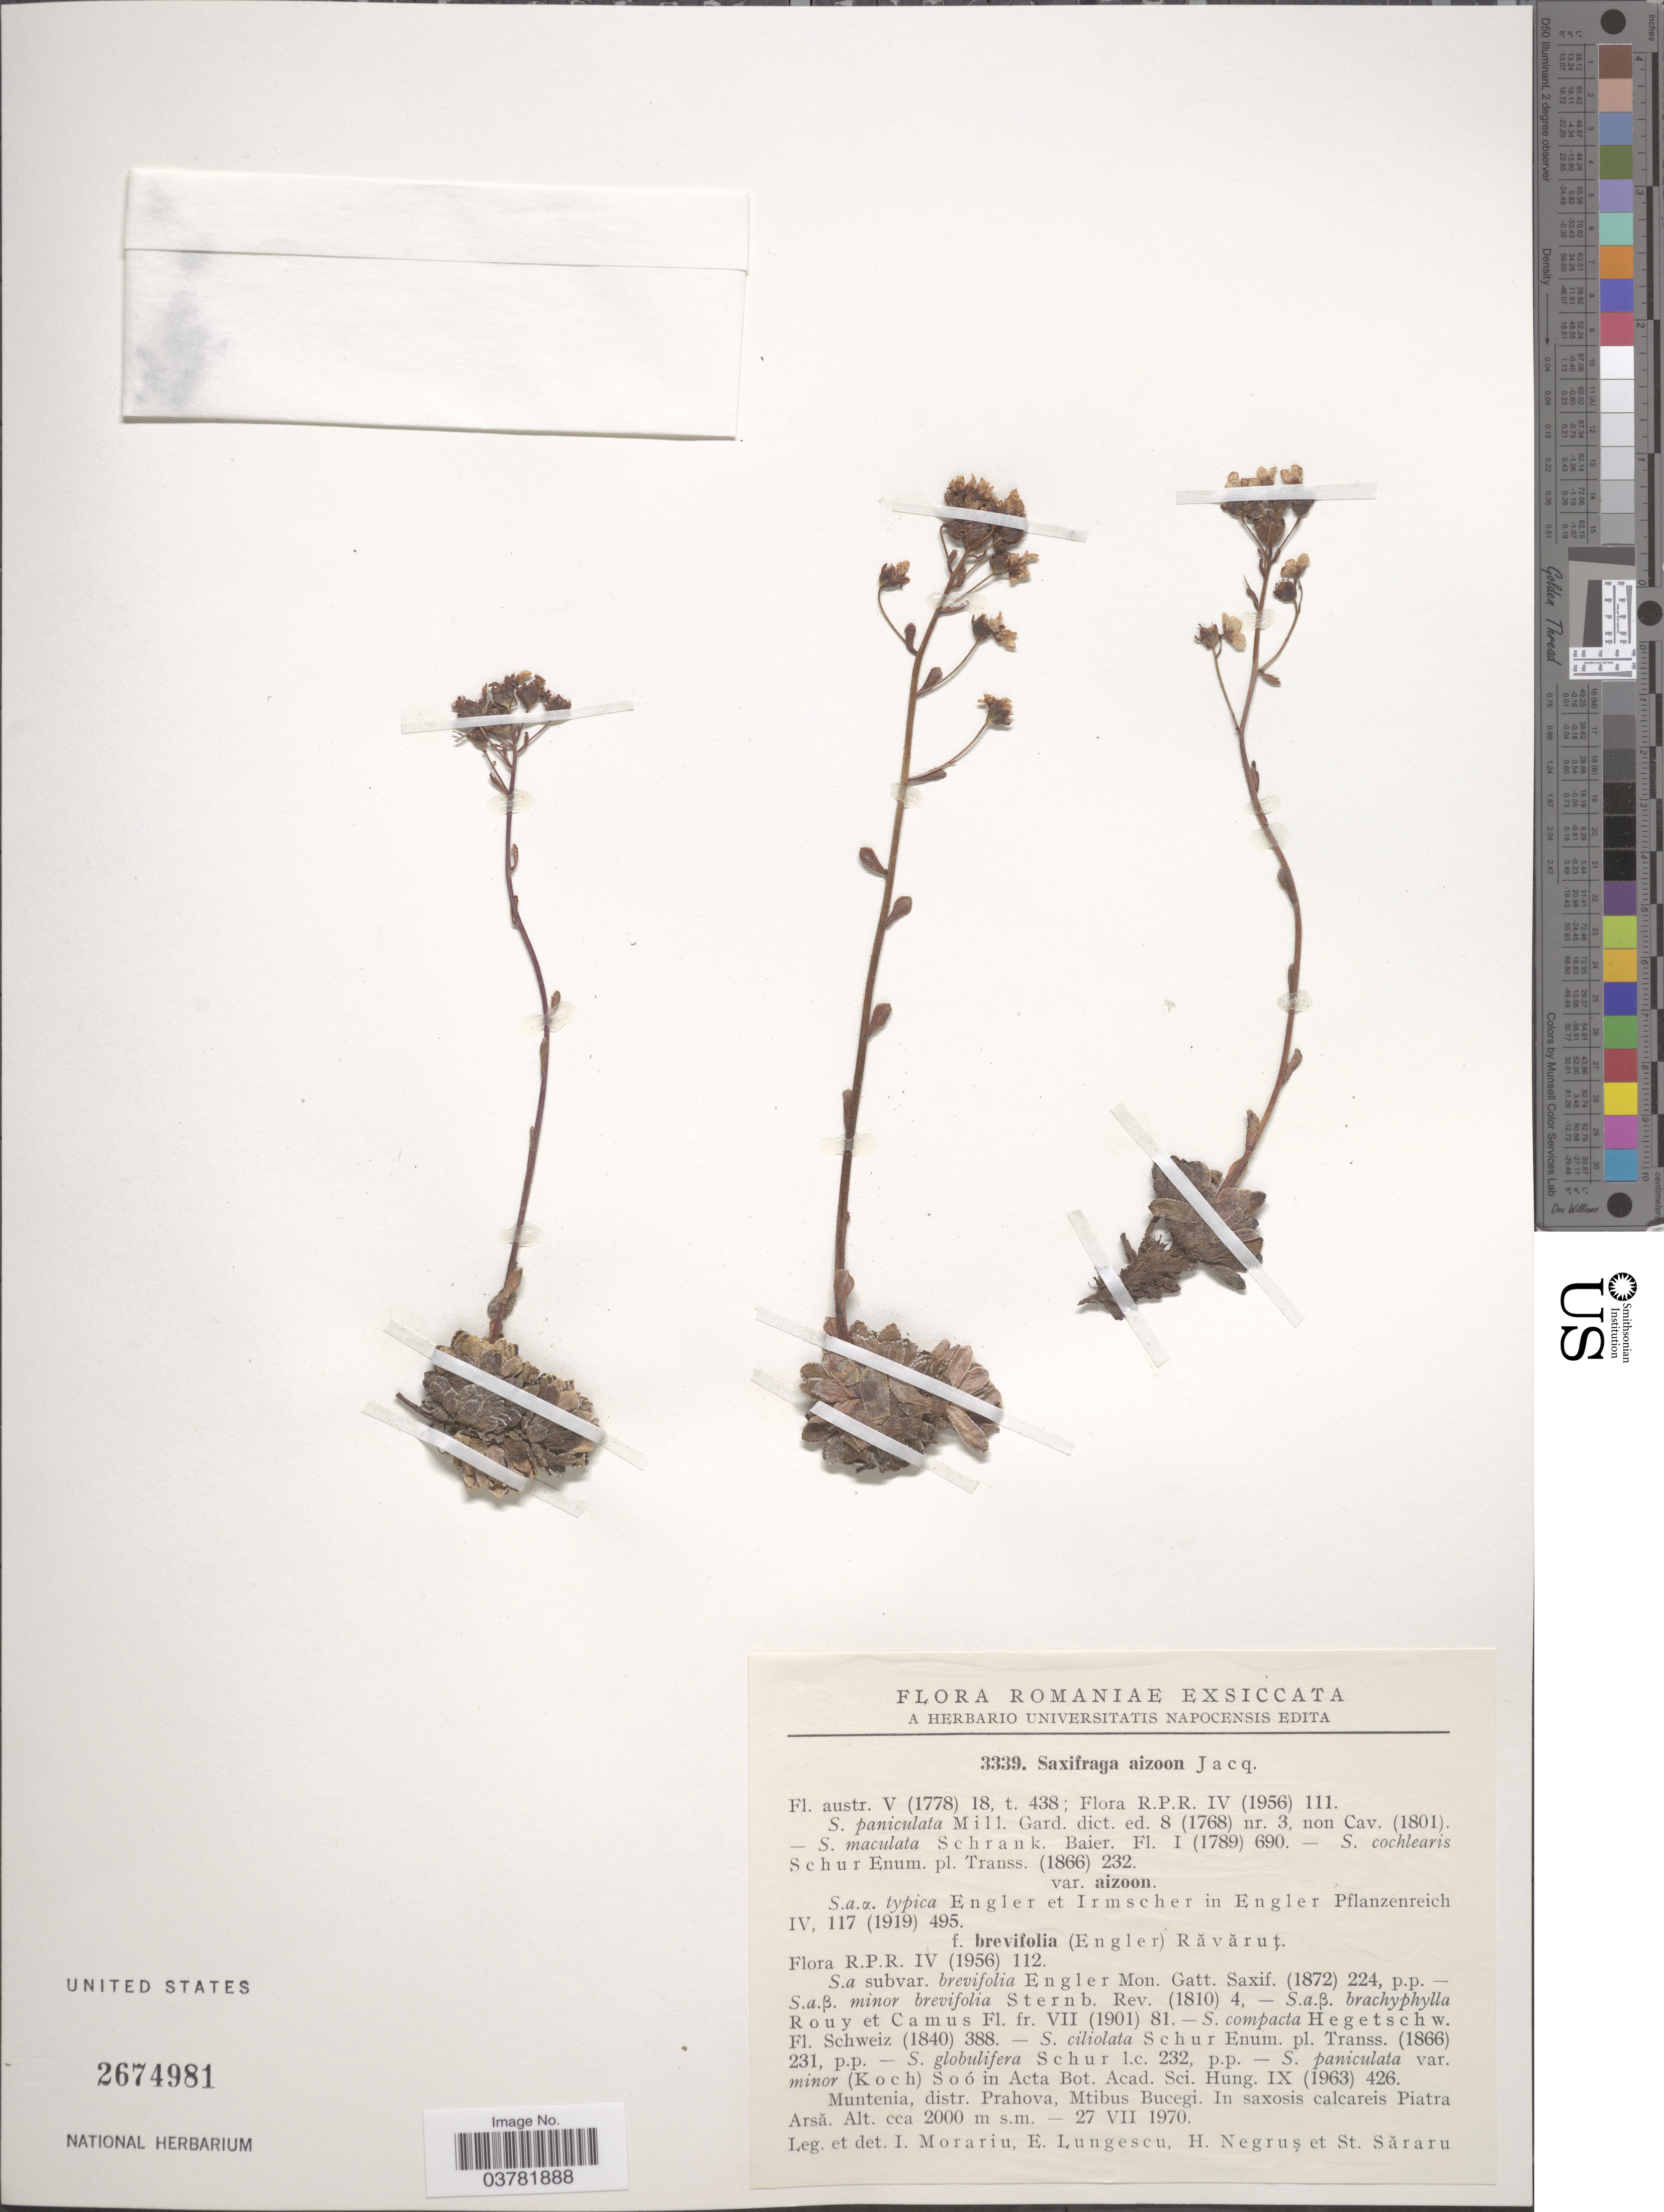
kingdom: Plantae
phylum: Tracheophyta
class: Magnoliopsida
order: Saxifragales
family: Saxifragaceae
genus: Saxifraga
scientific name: Saxifraga aizoon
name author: Jacq.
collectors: I. Morariu, E. Lungescu, H. Negrus & S. Săraru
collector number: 3339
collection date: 1970-07-27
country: Romania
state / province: Prahova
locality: Muntenia, distr. Prahova, Mtibus Bucegi. In saxosis calcareis Piatra Arsă.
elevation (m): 2000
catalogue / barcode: US 2674981